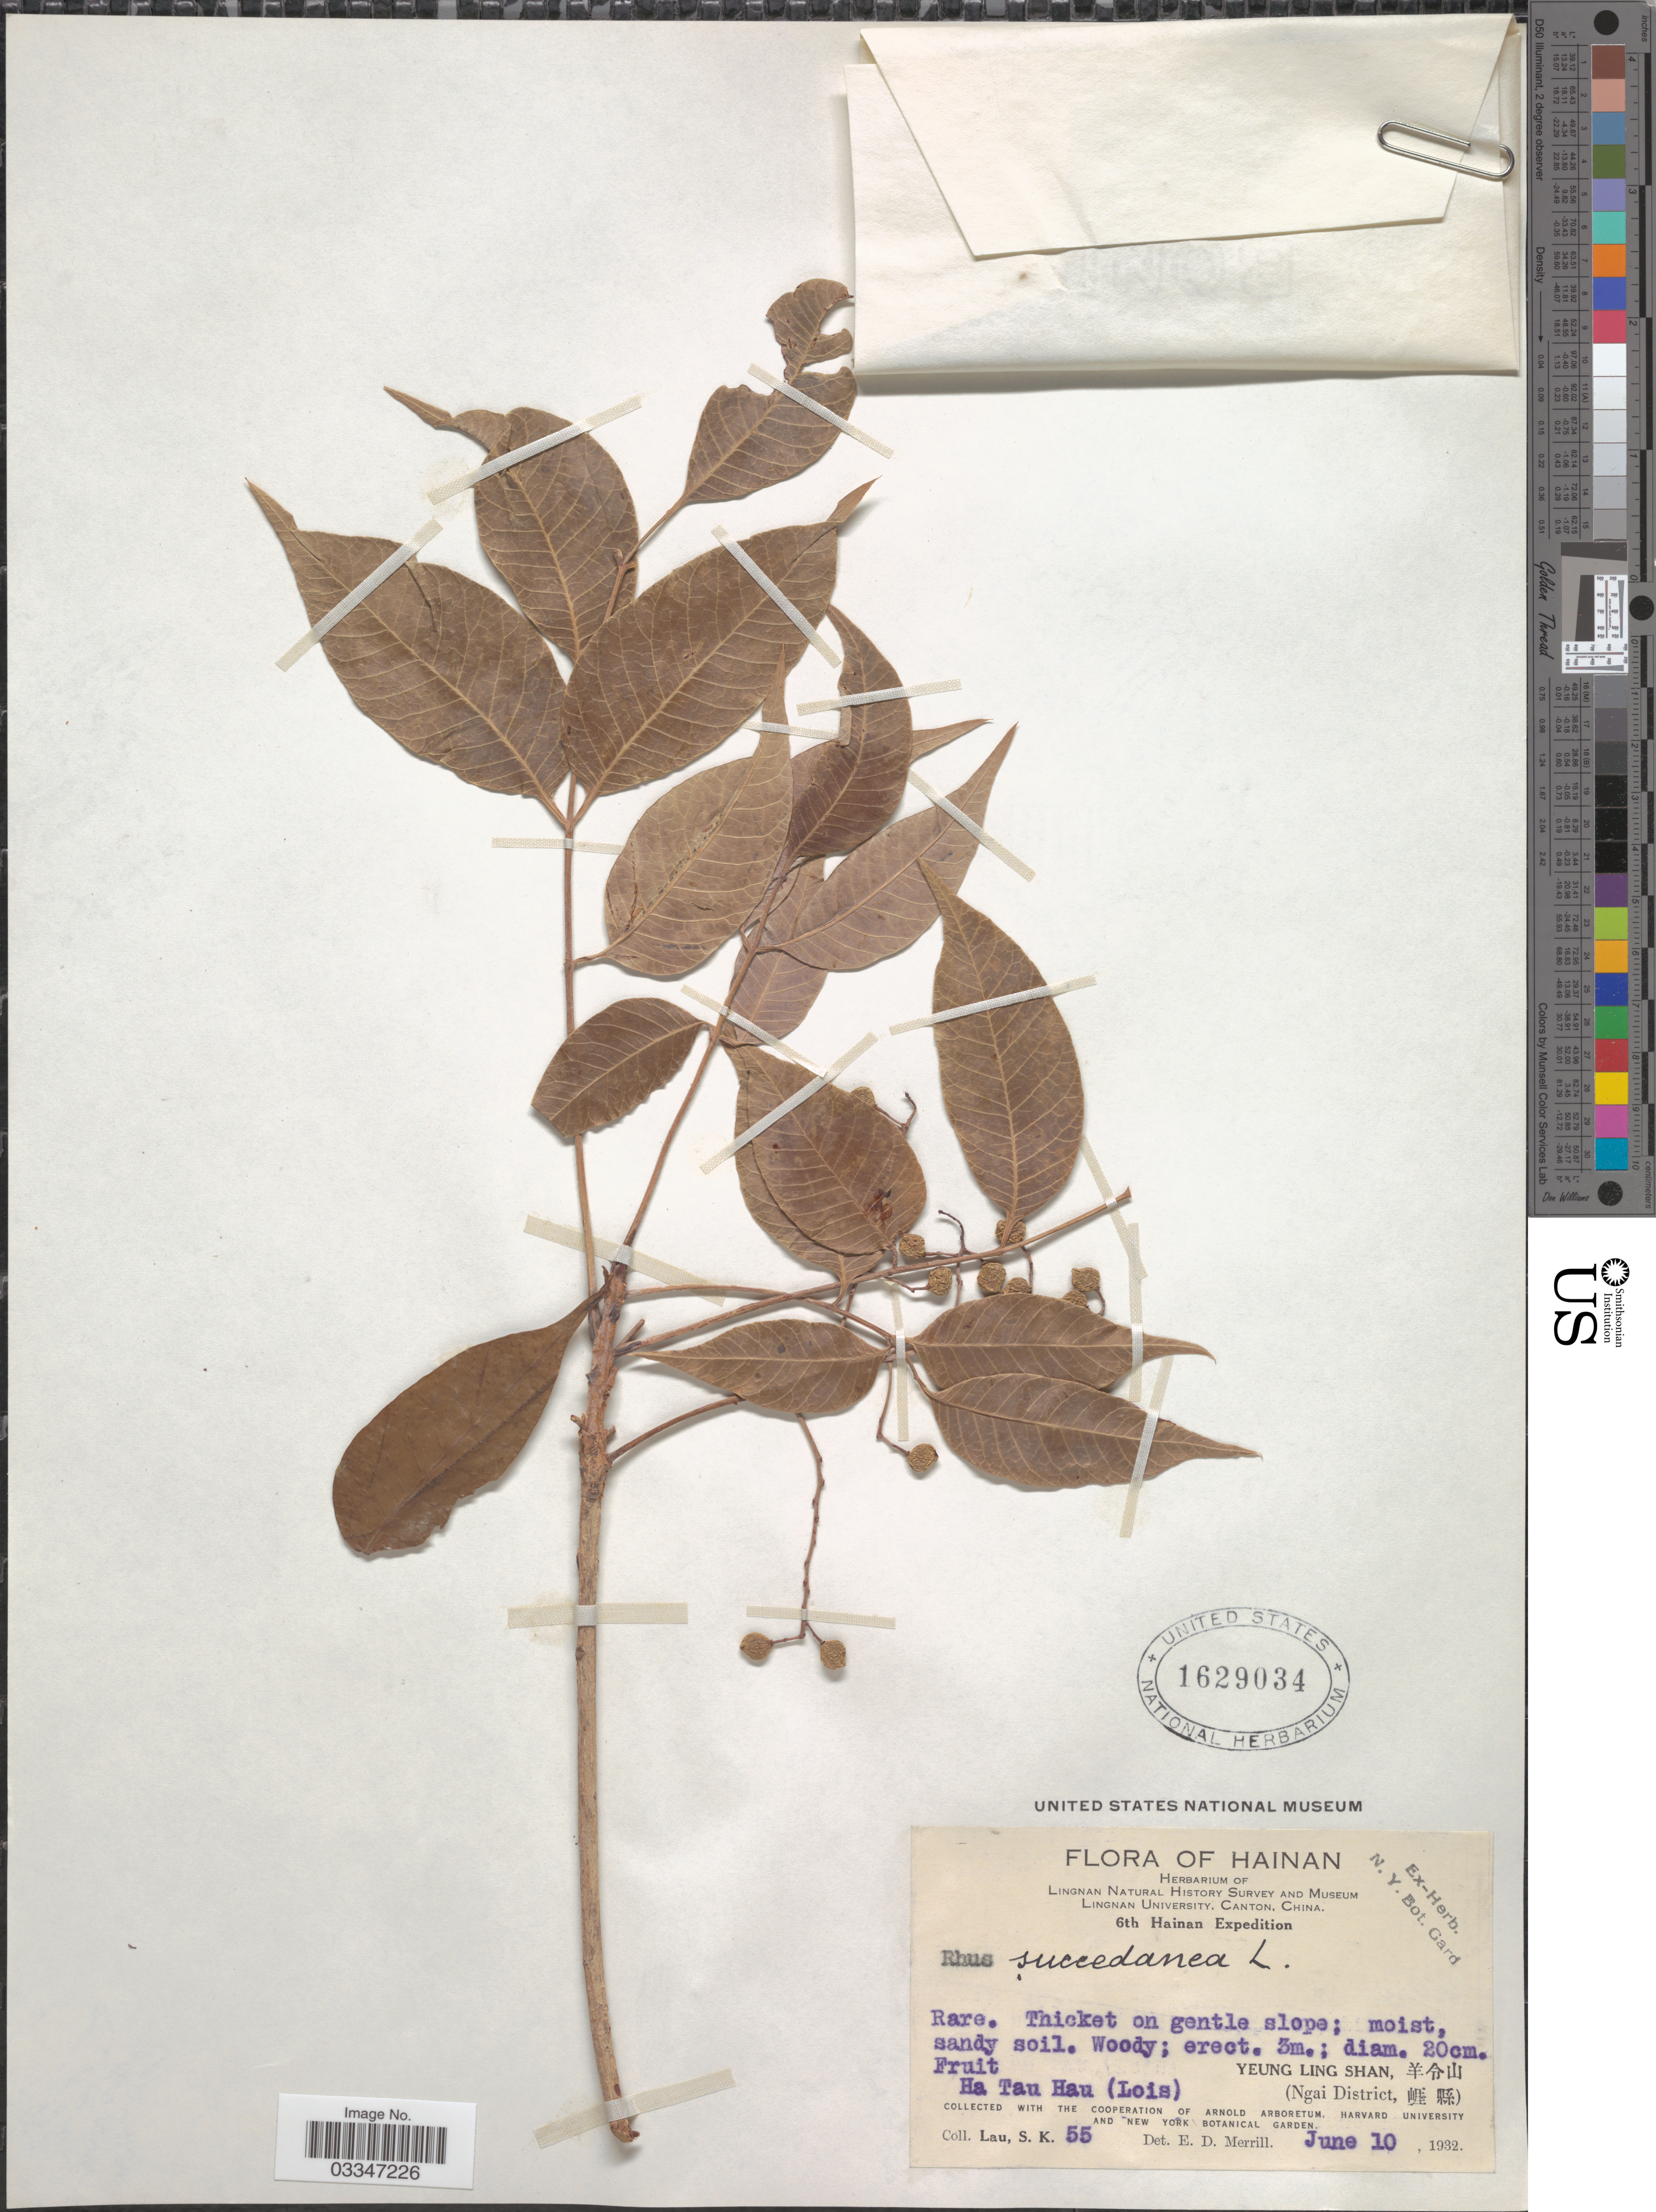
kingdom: Plantae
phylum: Tracheophyta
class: Magnoliopsida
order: Sapindales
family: Anacardiaceae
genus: Rhus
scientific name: Rhus succedanea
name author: L.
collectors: S. K. Lau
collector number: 55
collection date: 1932-06-10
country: China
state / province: Hainan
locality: Ha Tau Hau (Lois). Yeung Ling Shan. (Ngai District).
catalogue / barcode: US 1629034